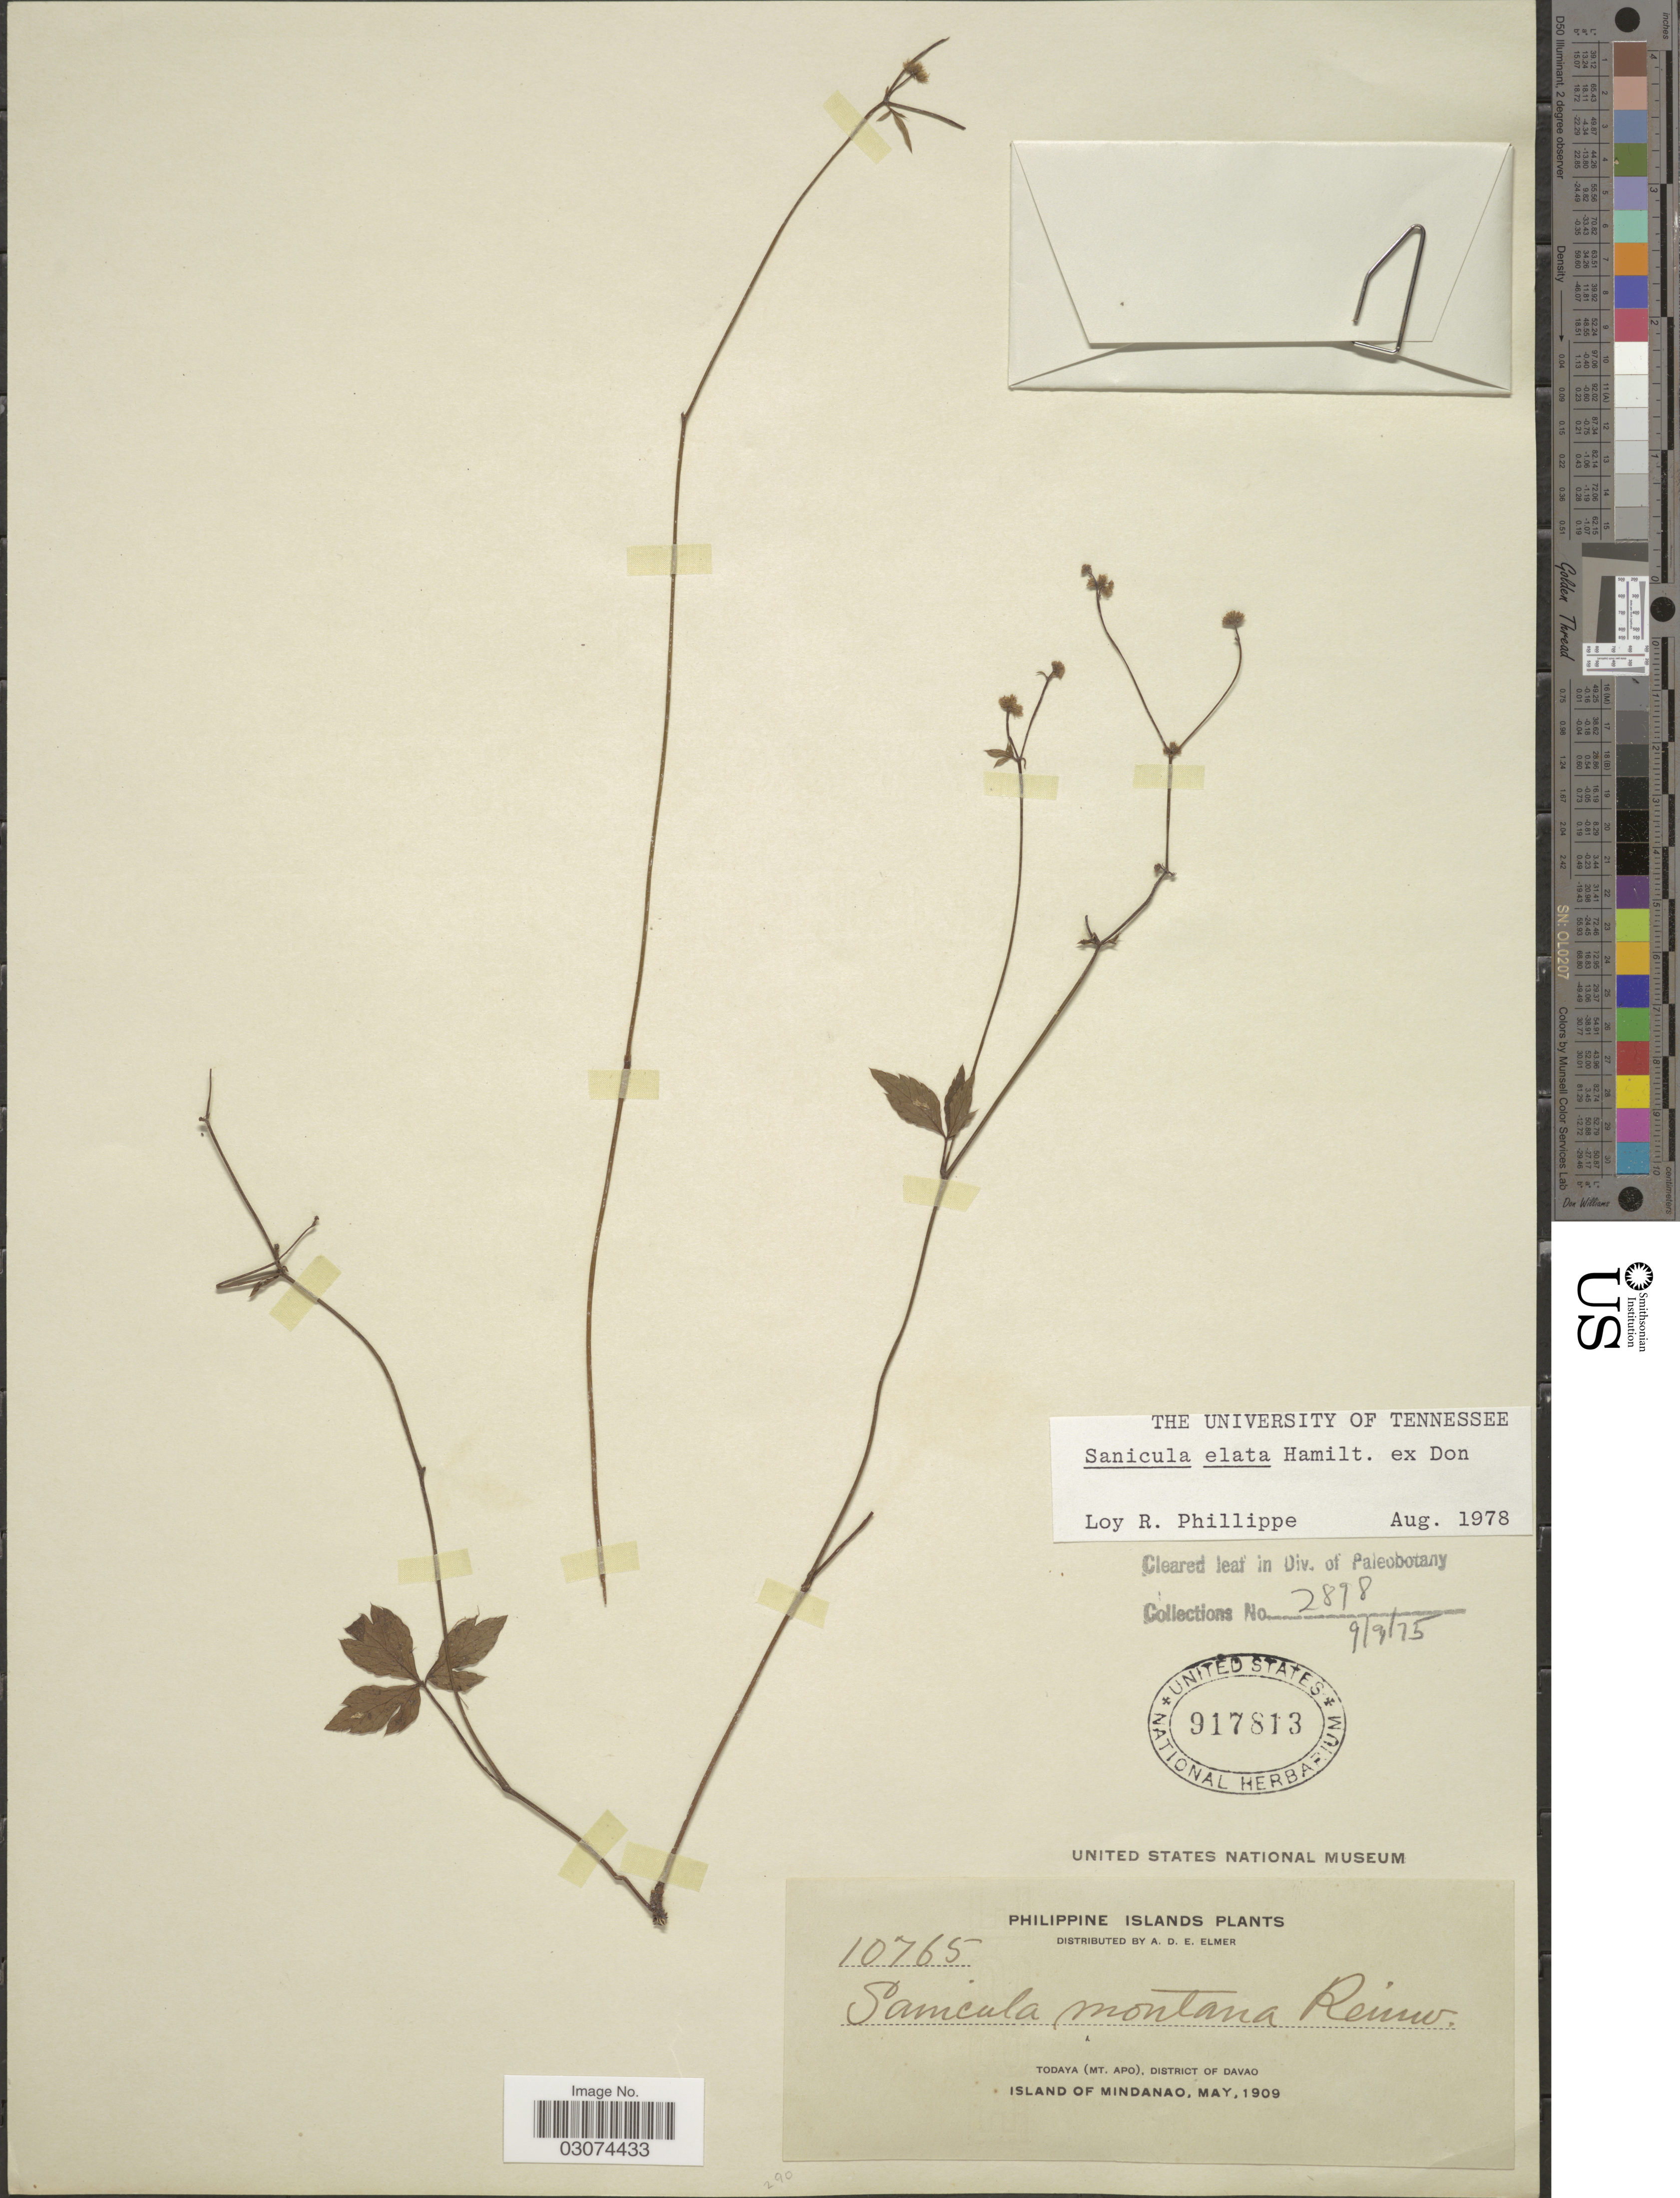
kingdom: Plantae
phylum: Tracheophyta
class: Magnoliopsida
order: Apiales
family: Apiaceae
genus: Sanicula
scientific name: Sanicula elata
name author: Buch.-Ham. ex D. Don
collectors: A. D. E. Elmer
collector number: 10765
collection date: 1909-05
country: Philippines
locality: Todaya (Mt. Apo), District of Davao. Island of Mindanao.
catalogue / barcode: US 917813